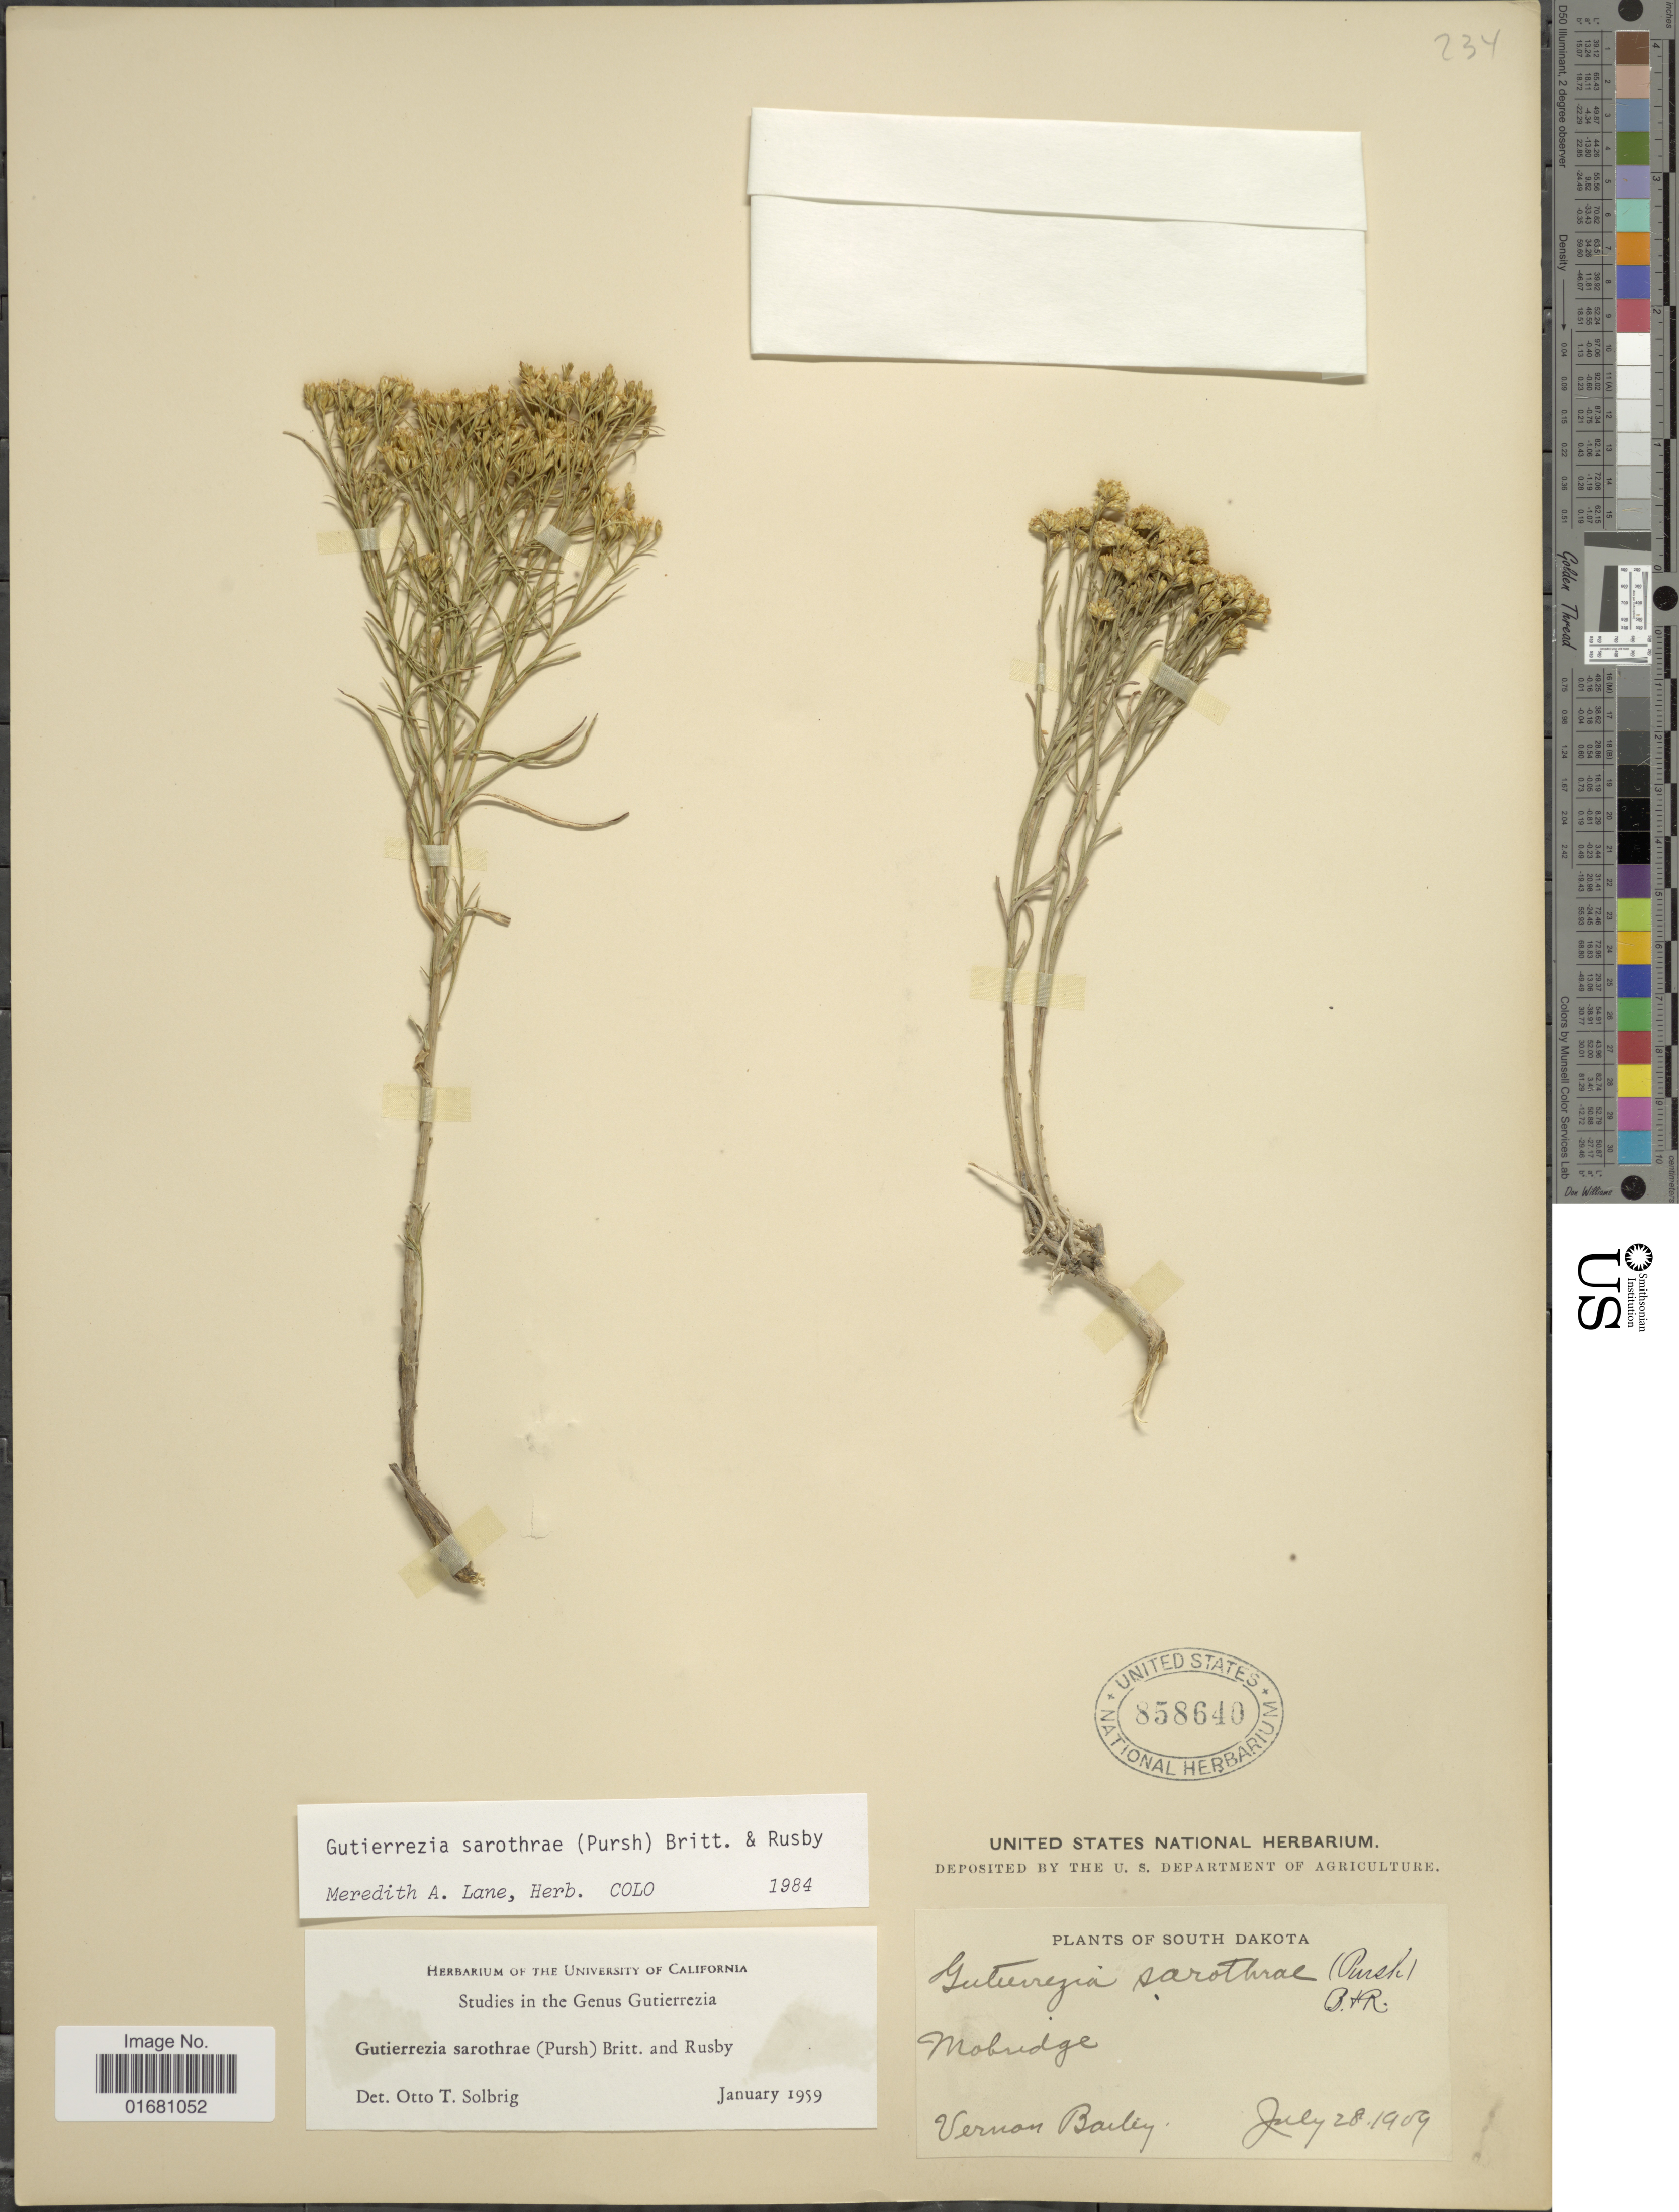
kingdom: Plantae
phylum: Tracheophyta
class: Magnoliopsida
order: Asterales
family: Asteraceae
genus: Gutierrezia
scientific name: Gutierrezia sarothrae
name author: (Pursh) Britton & Rusby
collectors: V. O. Bailey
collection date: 1909-07-28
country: United States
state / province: South Dakota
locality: Mobridge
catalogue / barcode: US 858640